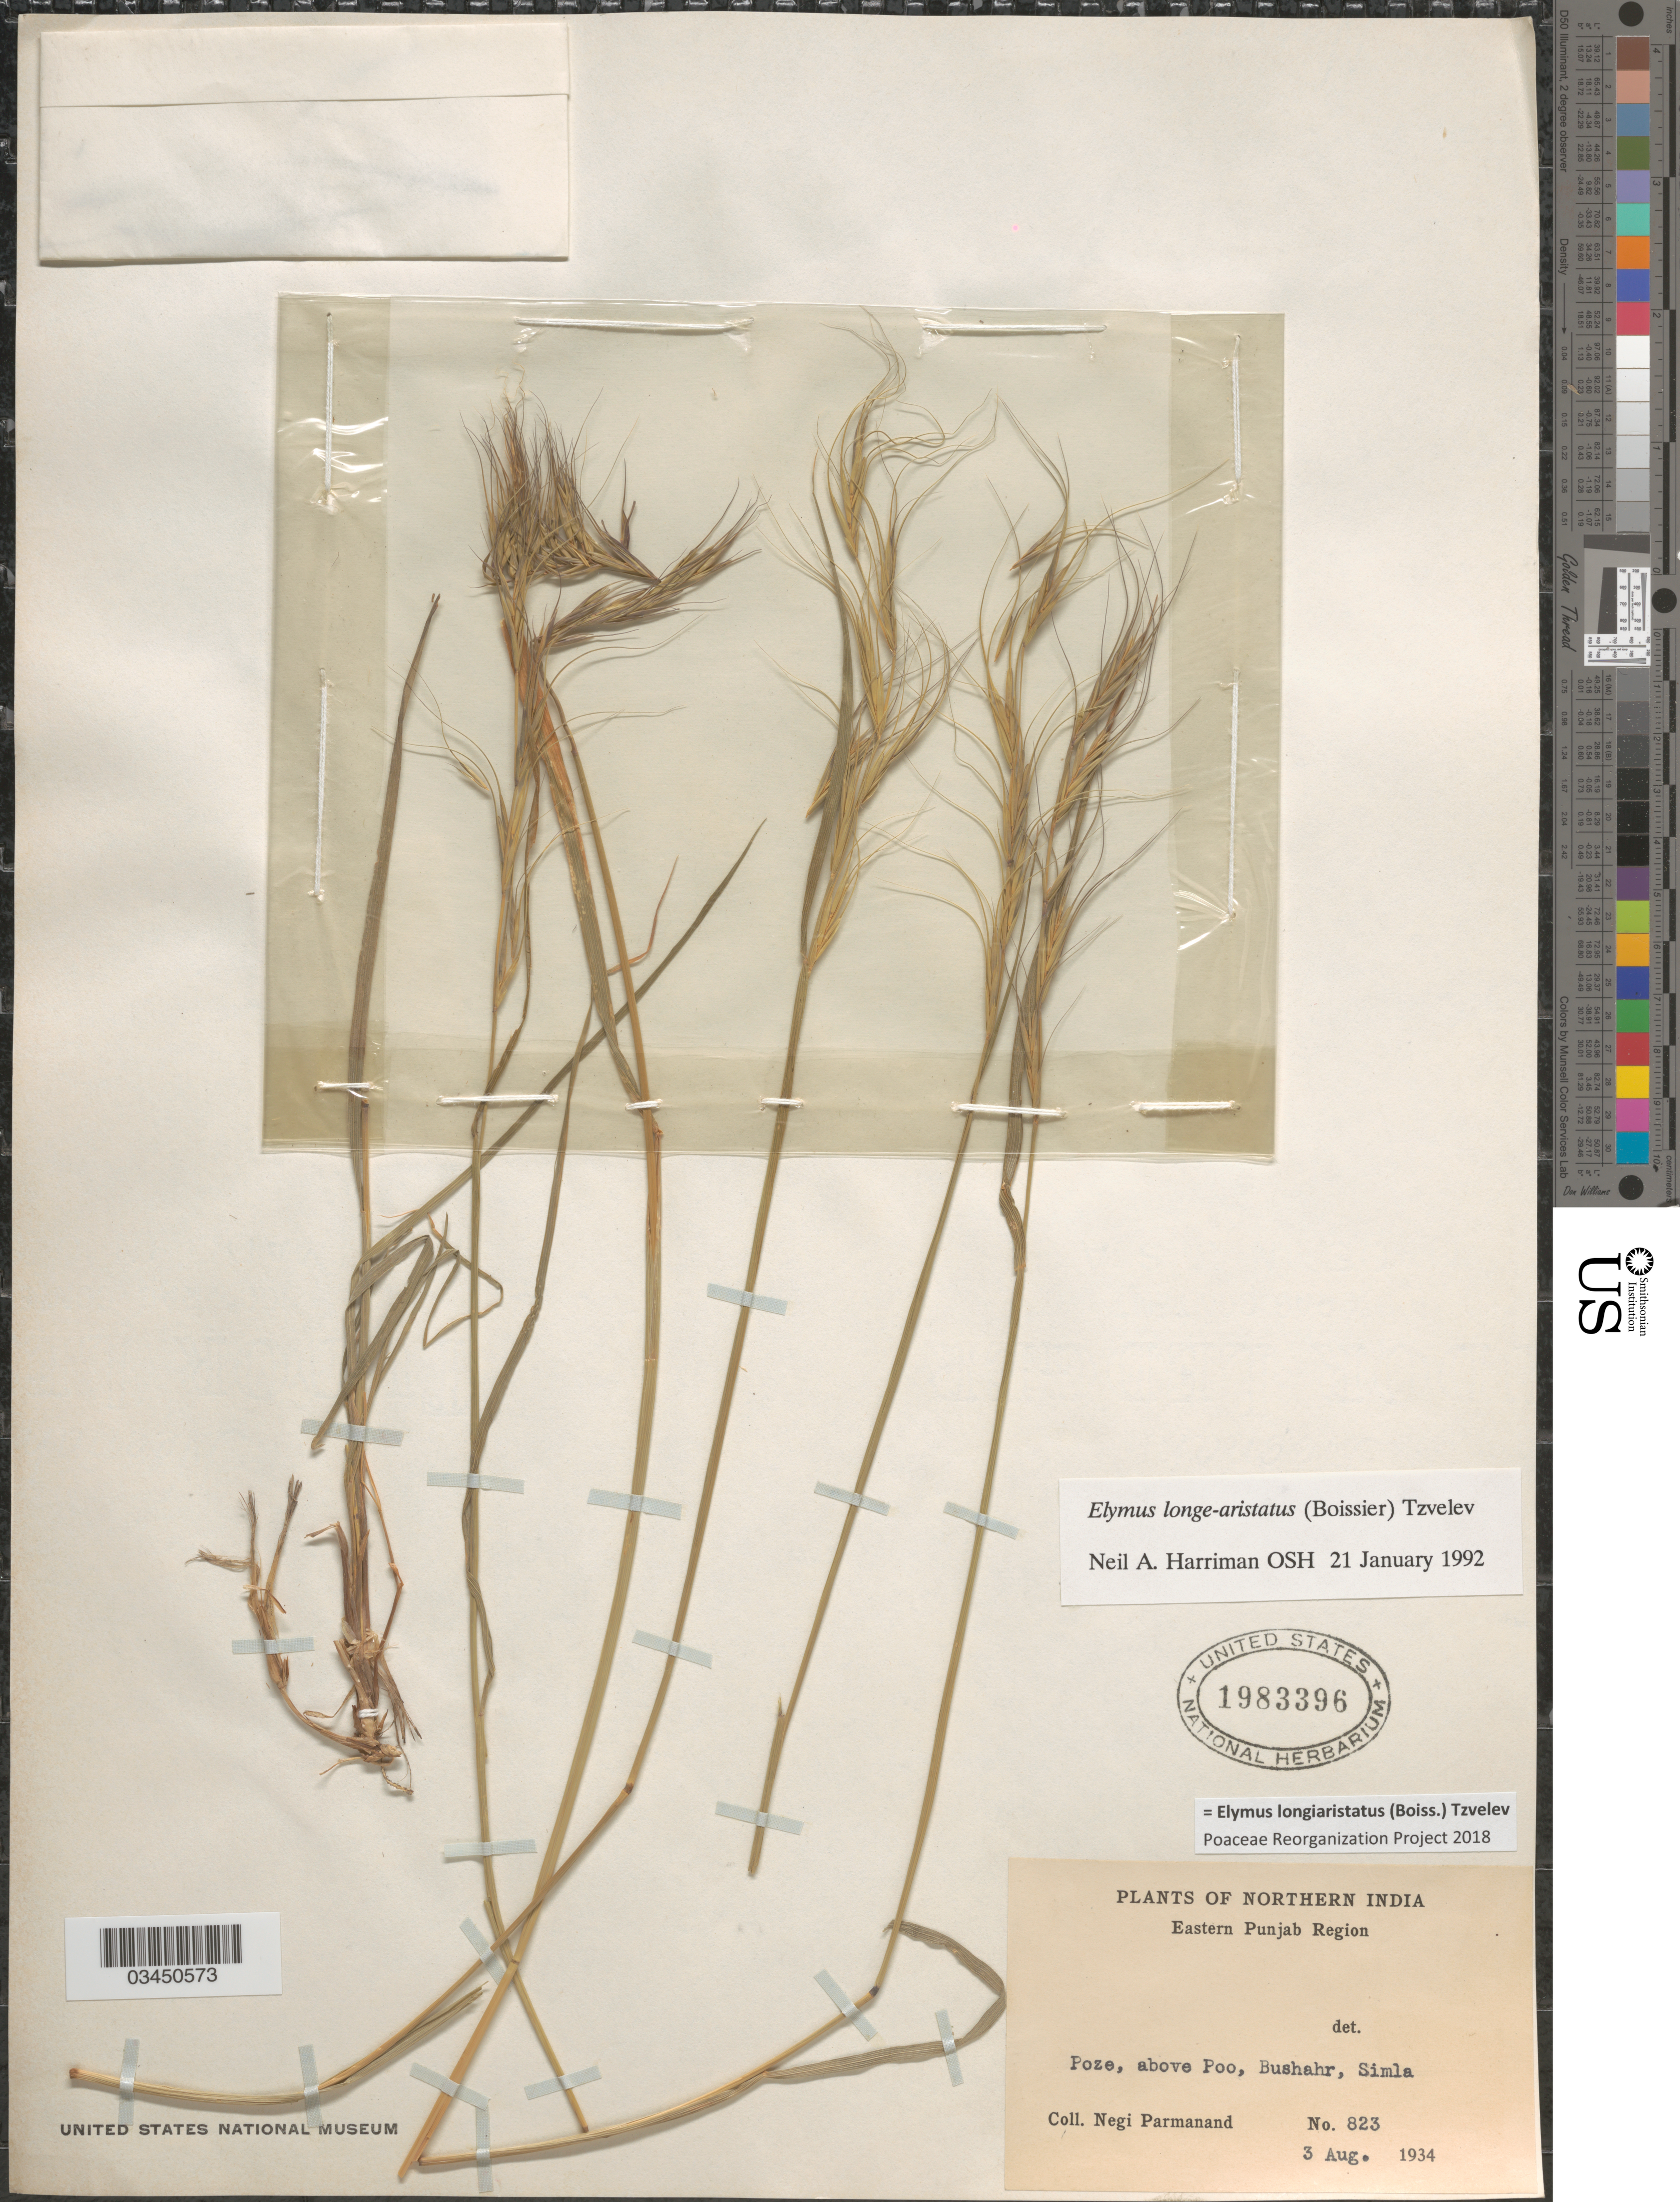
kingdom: Plantae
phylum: Tracheophyta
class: Liliopsida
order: Poales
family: Poaceae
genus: Elymus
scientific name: Elymus longiaristatus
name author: (Boiss.) Tzvelev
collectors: N. Parmanand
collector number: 823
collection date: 1934-08-03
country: India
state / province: Himachal Pradesh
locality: Northern India. Eastern Punjab Region. Poze, above Poo, Bushahr, Simla.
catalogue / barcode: US 1983396